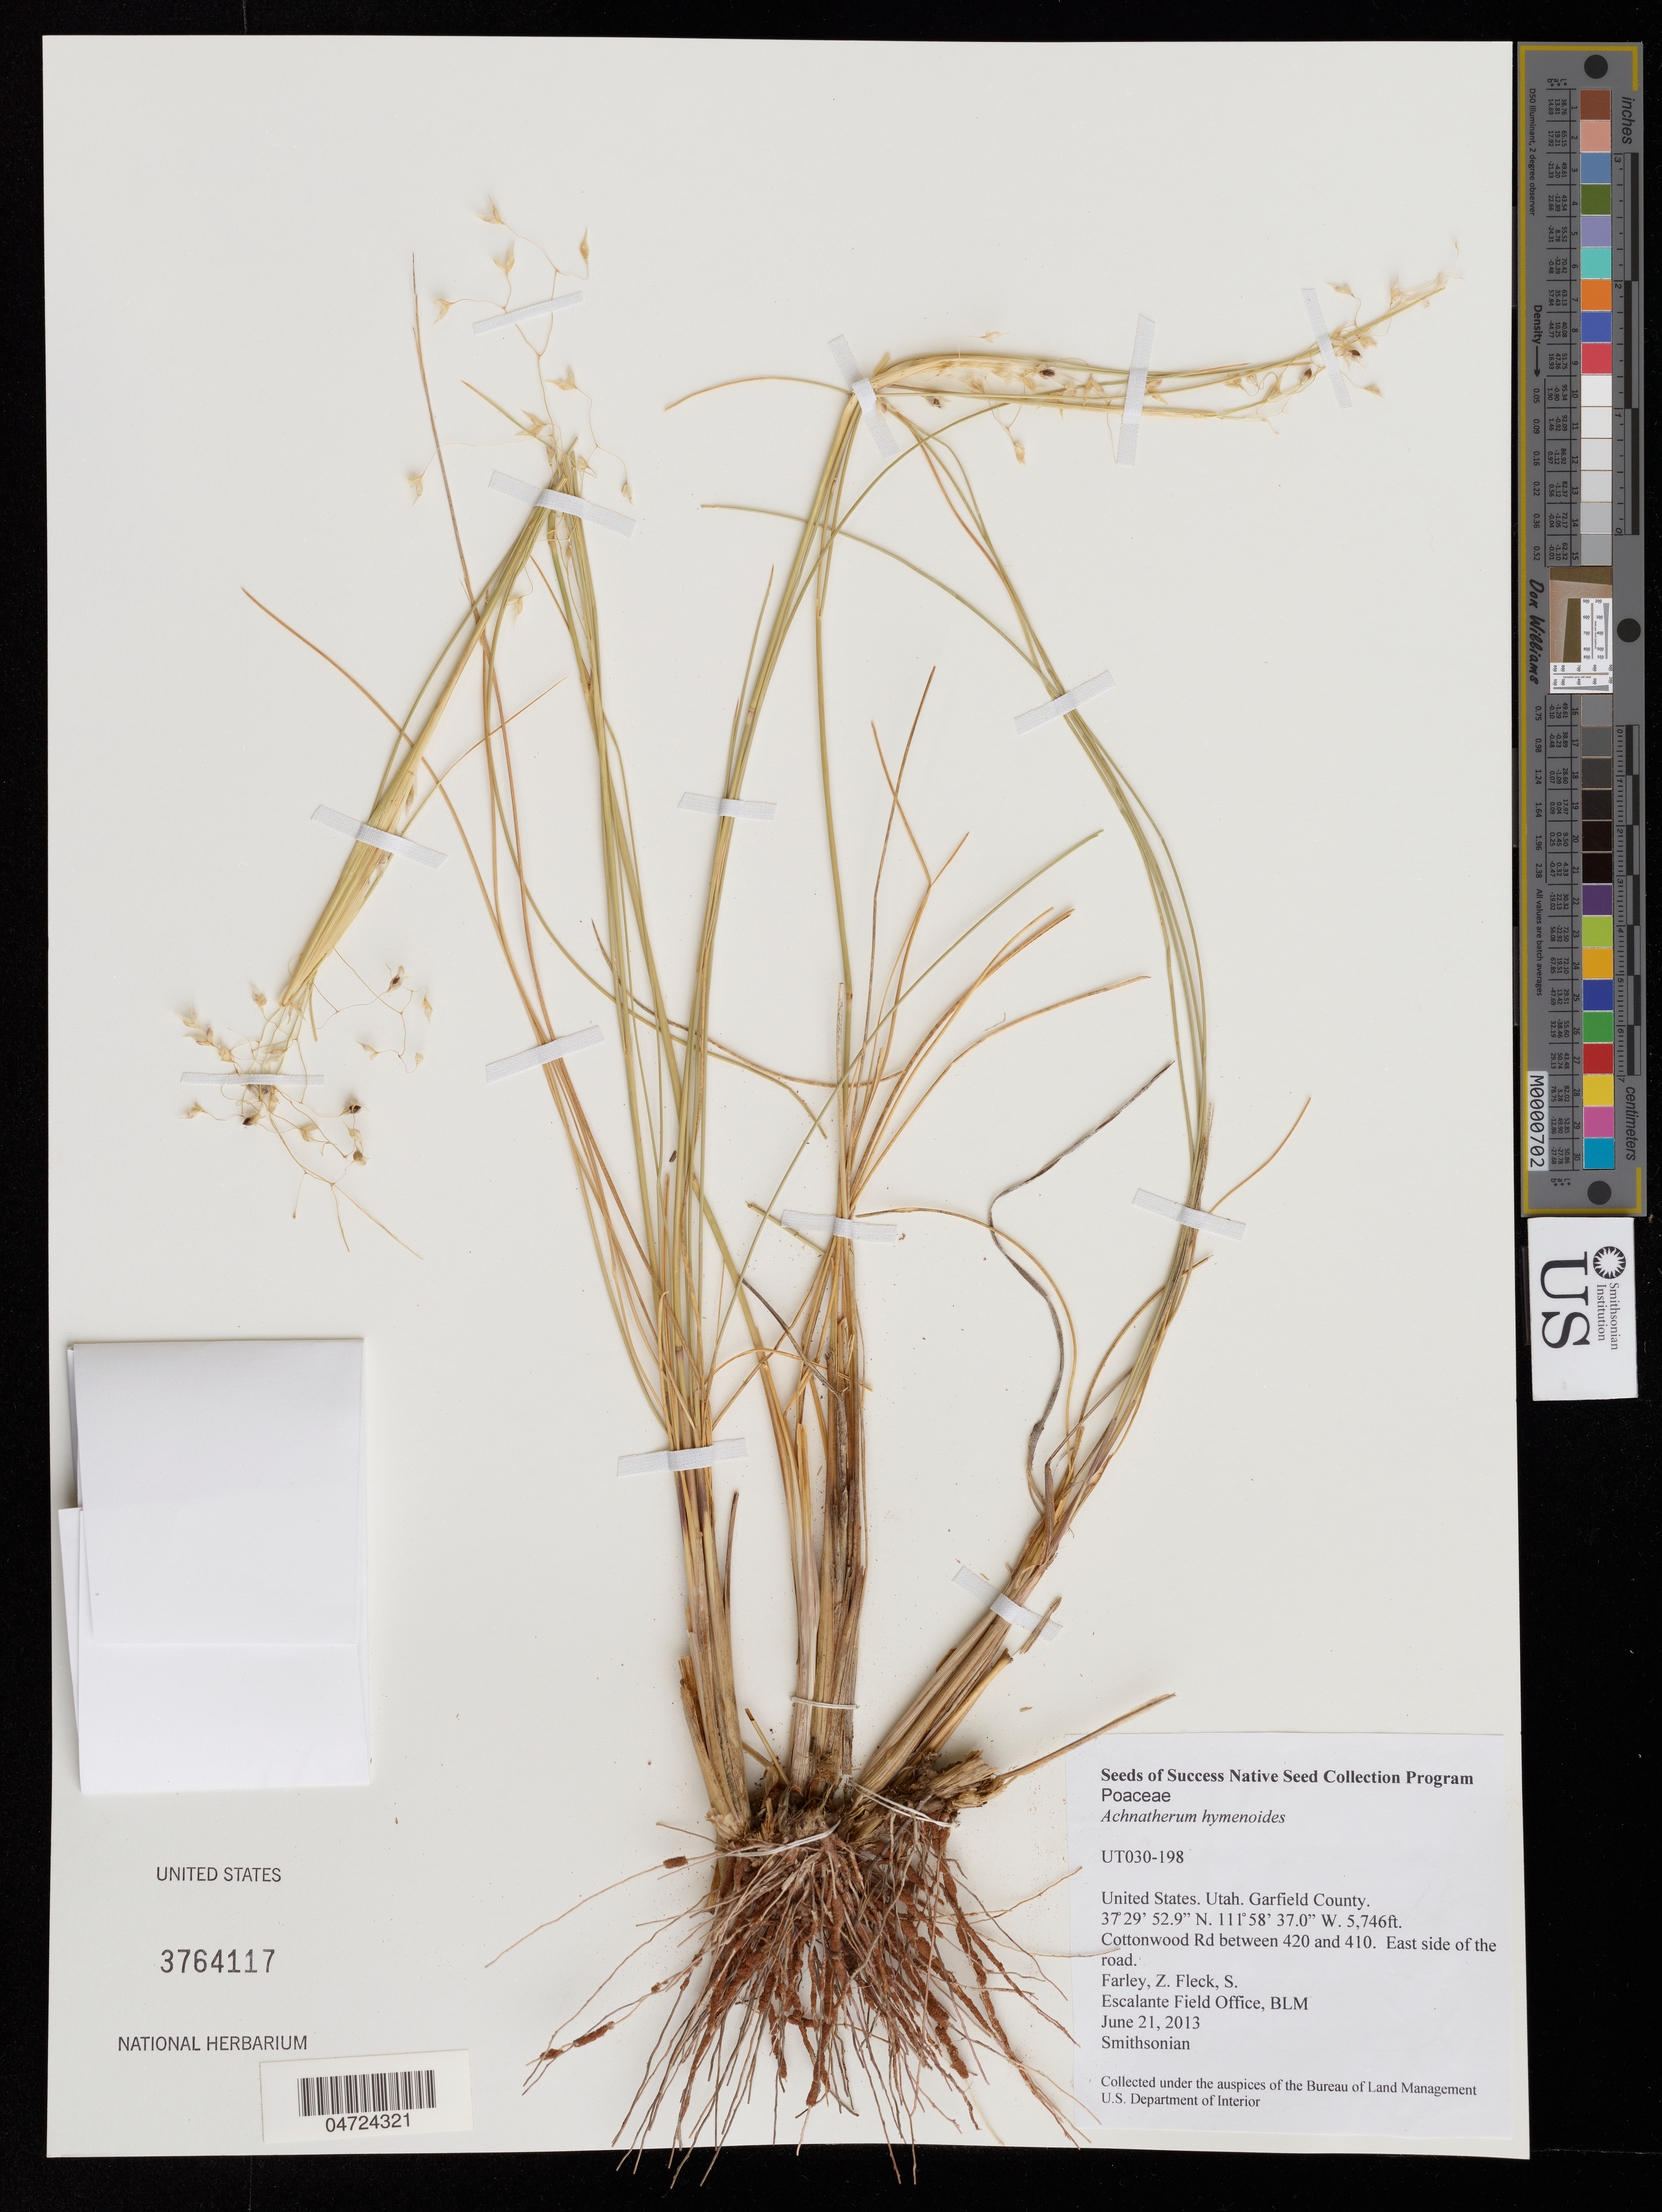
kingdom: Plantae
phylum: Tracheophyta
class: Liliopsida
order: Poales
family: Poaceae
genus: Achnatherum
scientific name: Achnatherum hymenoides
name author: (Roem. & Schult.) Barkworth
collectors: Z. Farley & S. Fleck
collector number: UT030-198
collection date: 2013-06-21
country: United States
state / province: Utah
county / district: Garfield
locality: Garfield County. Cottonwood Rd between 420 and 410. East side of the road.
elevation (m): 1751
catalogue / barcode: US 3764117